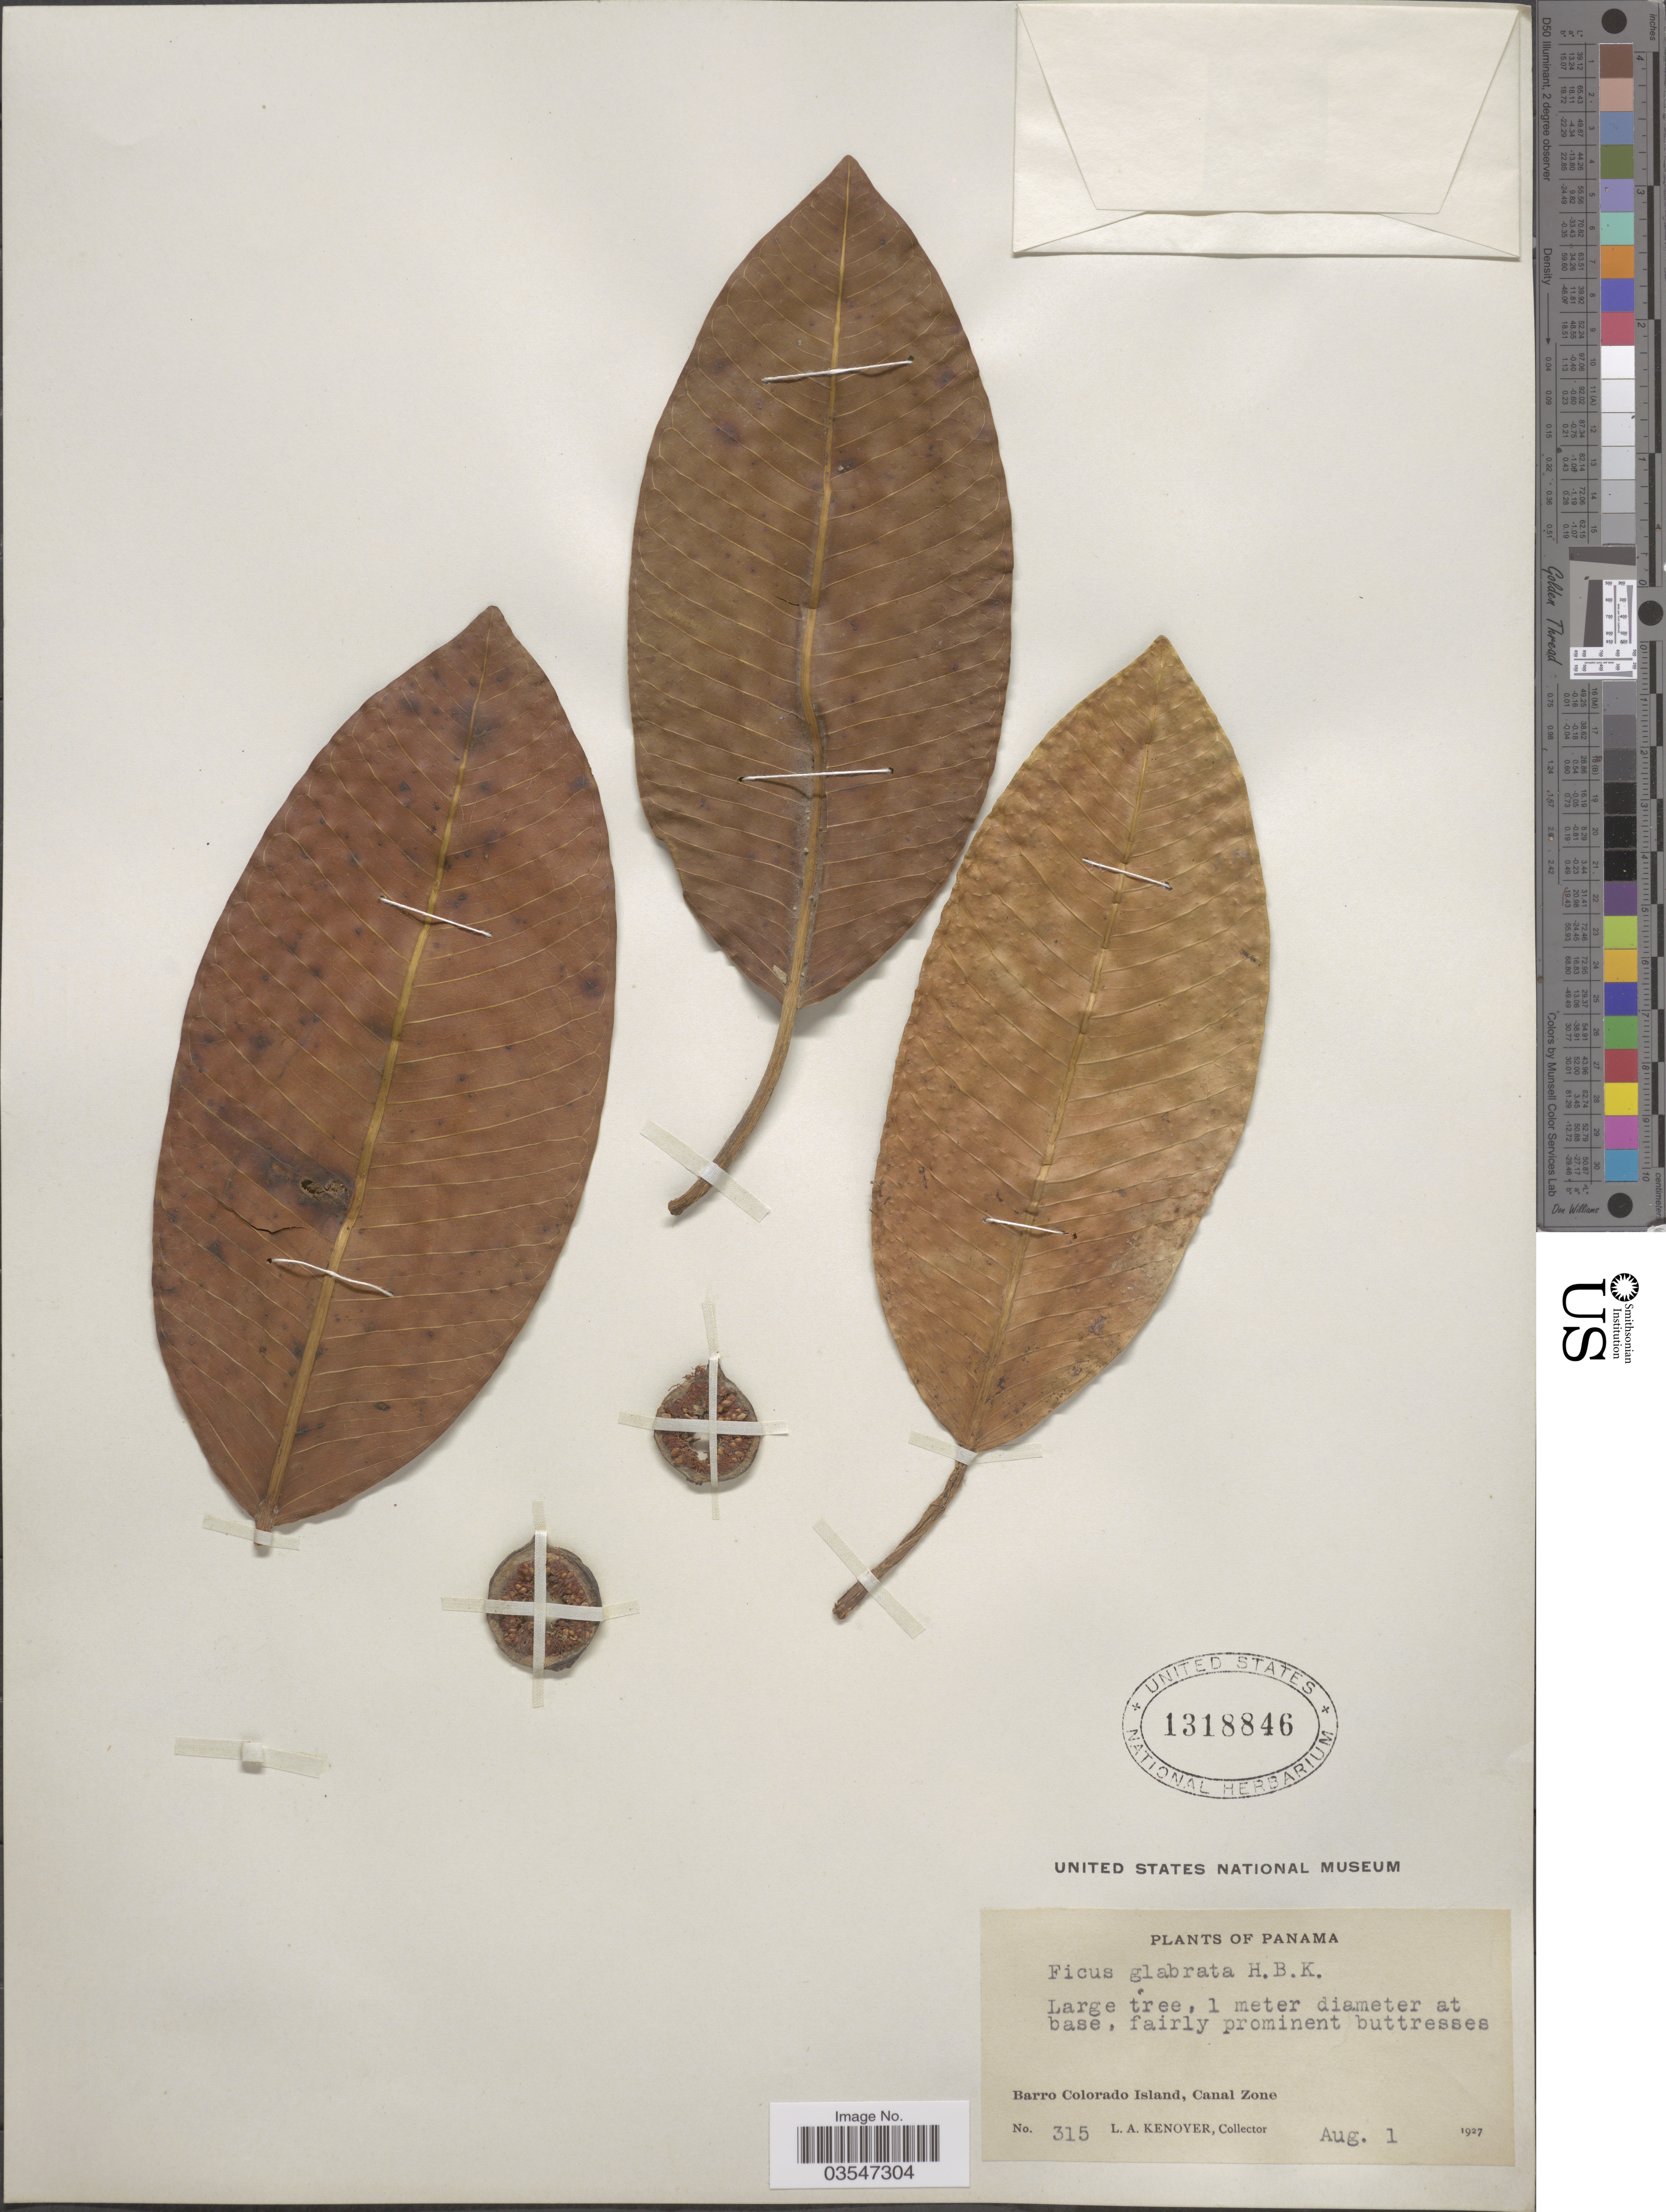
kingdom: Plantae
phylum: Tracheophyta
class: Magnoliopsida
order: Rosales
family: Moraceae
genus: Ficus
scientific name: Ficus insipida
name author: Willd.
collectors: L. A. Kenoyer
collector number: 315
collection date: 1927-08-01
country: Panama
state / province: Panamá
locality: Barro Colorado Island, Canal Zone.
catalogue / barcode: US 1318846